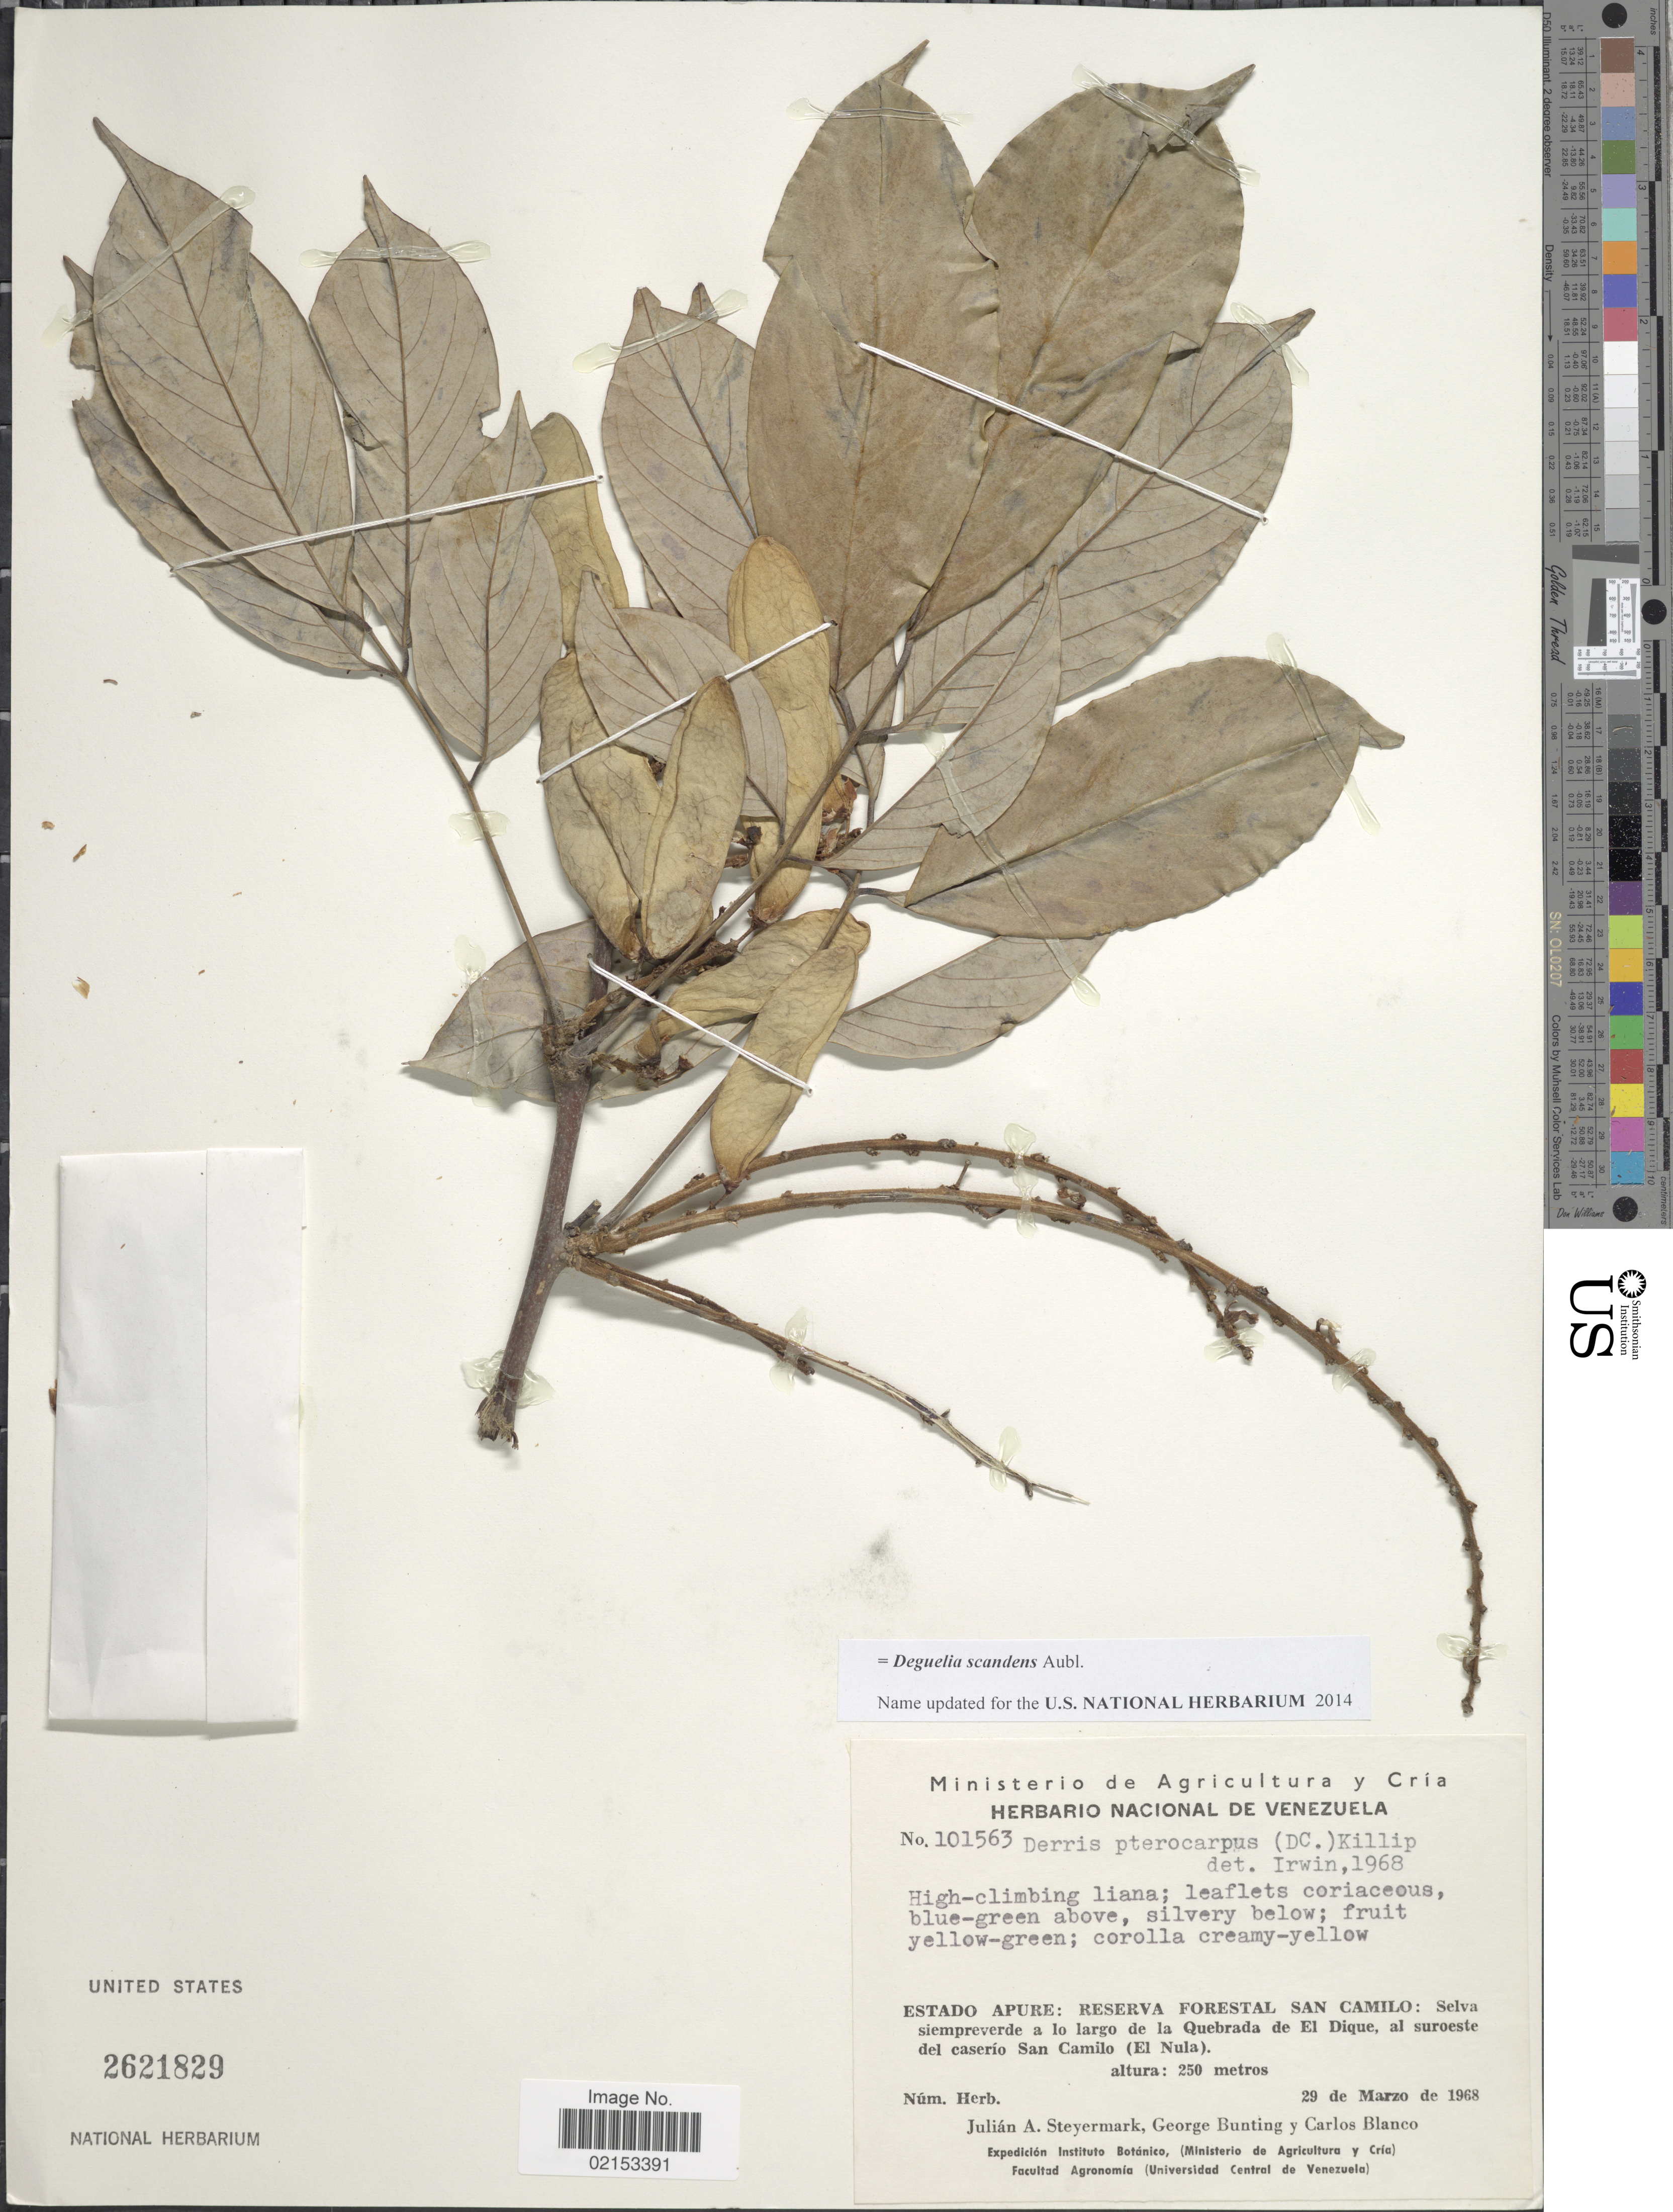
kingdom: Plantae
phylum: Tracheophyta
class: Magnoliopsida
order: Fabales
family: Fabaceae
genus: Deguelia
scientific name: Deguelia scandens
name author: Aubl.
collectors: J. Steyermark, G. S. Bunting & C. Blanco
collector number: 101563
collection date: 1968-03-29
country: Venezuela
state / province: Apure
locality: Reserva Florestal San Camilo, Quebrada de El Dique, al suroeste del caserio San Camilo (El Nula)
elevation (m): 250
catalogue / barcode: US 2621829